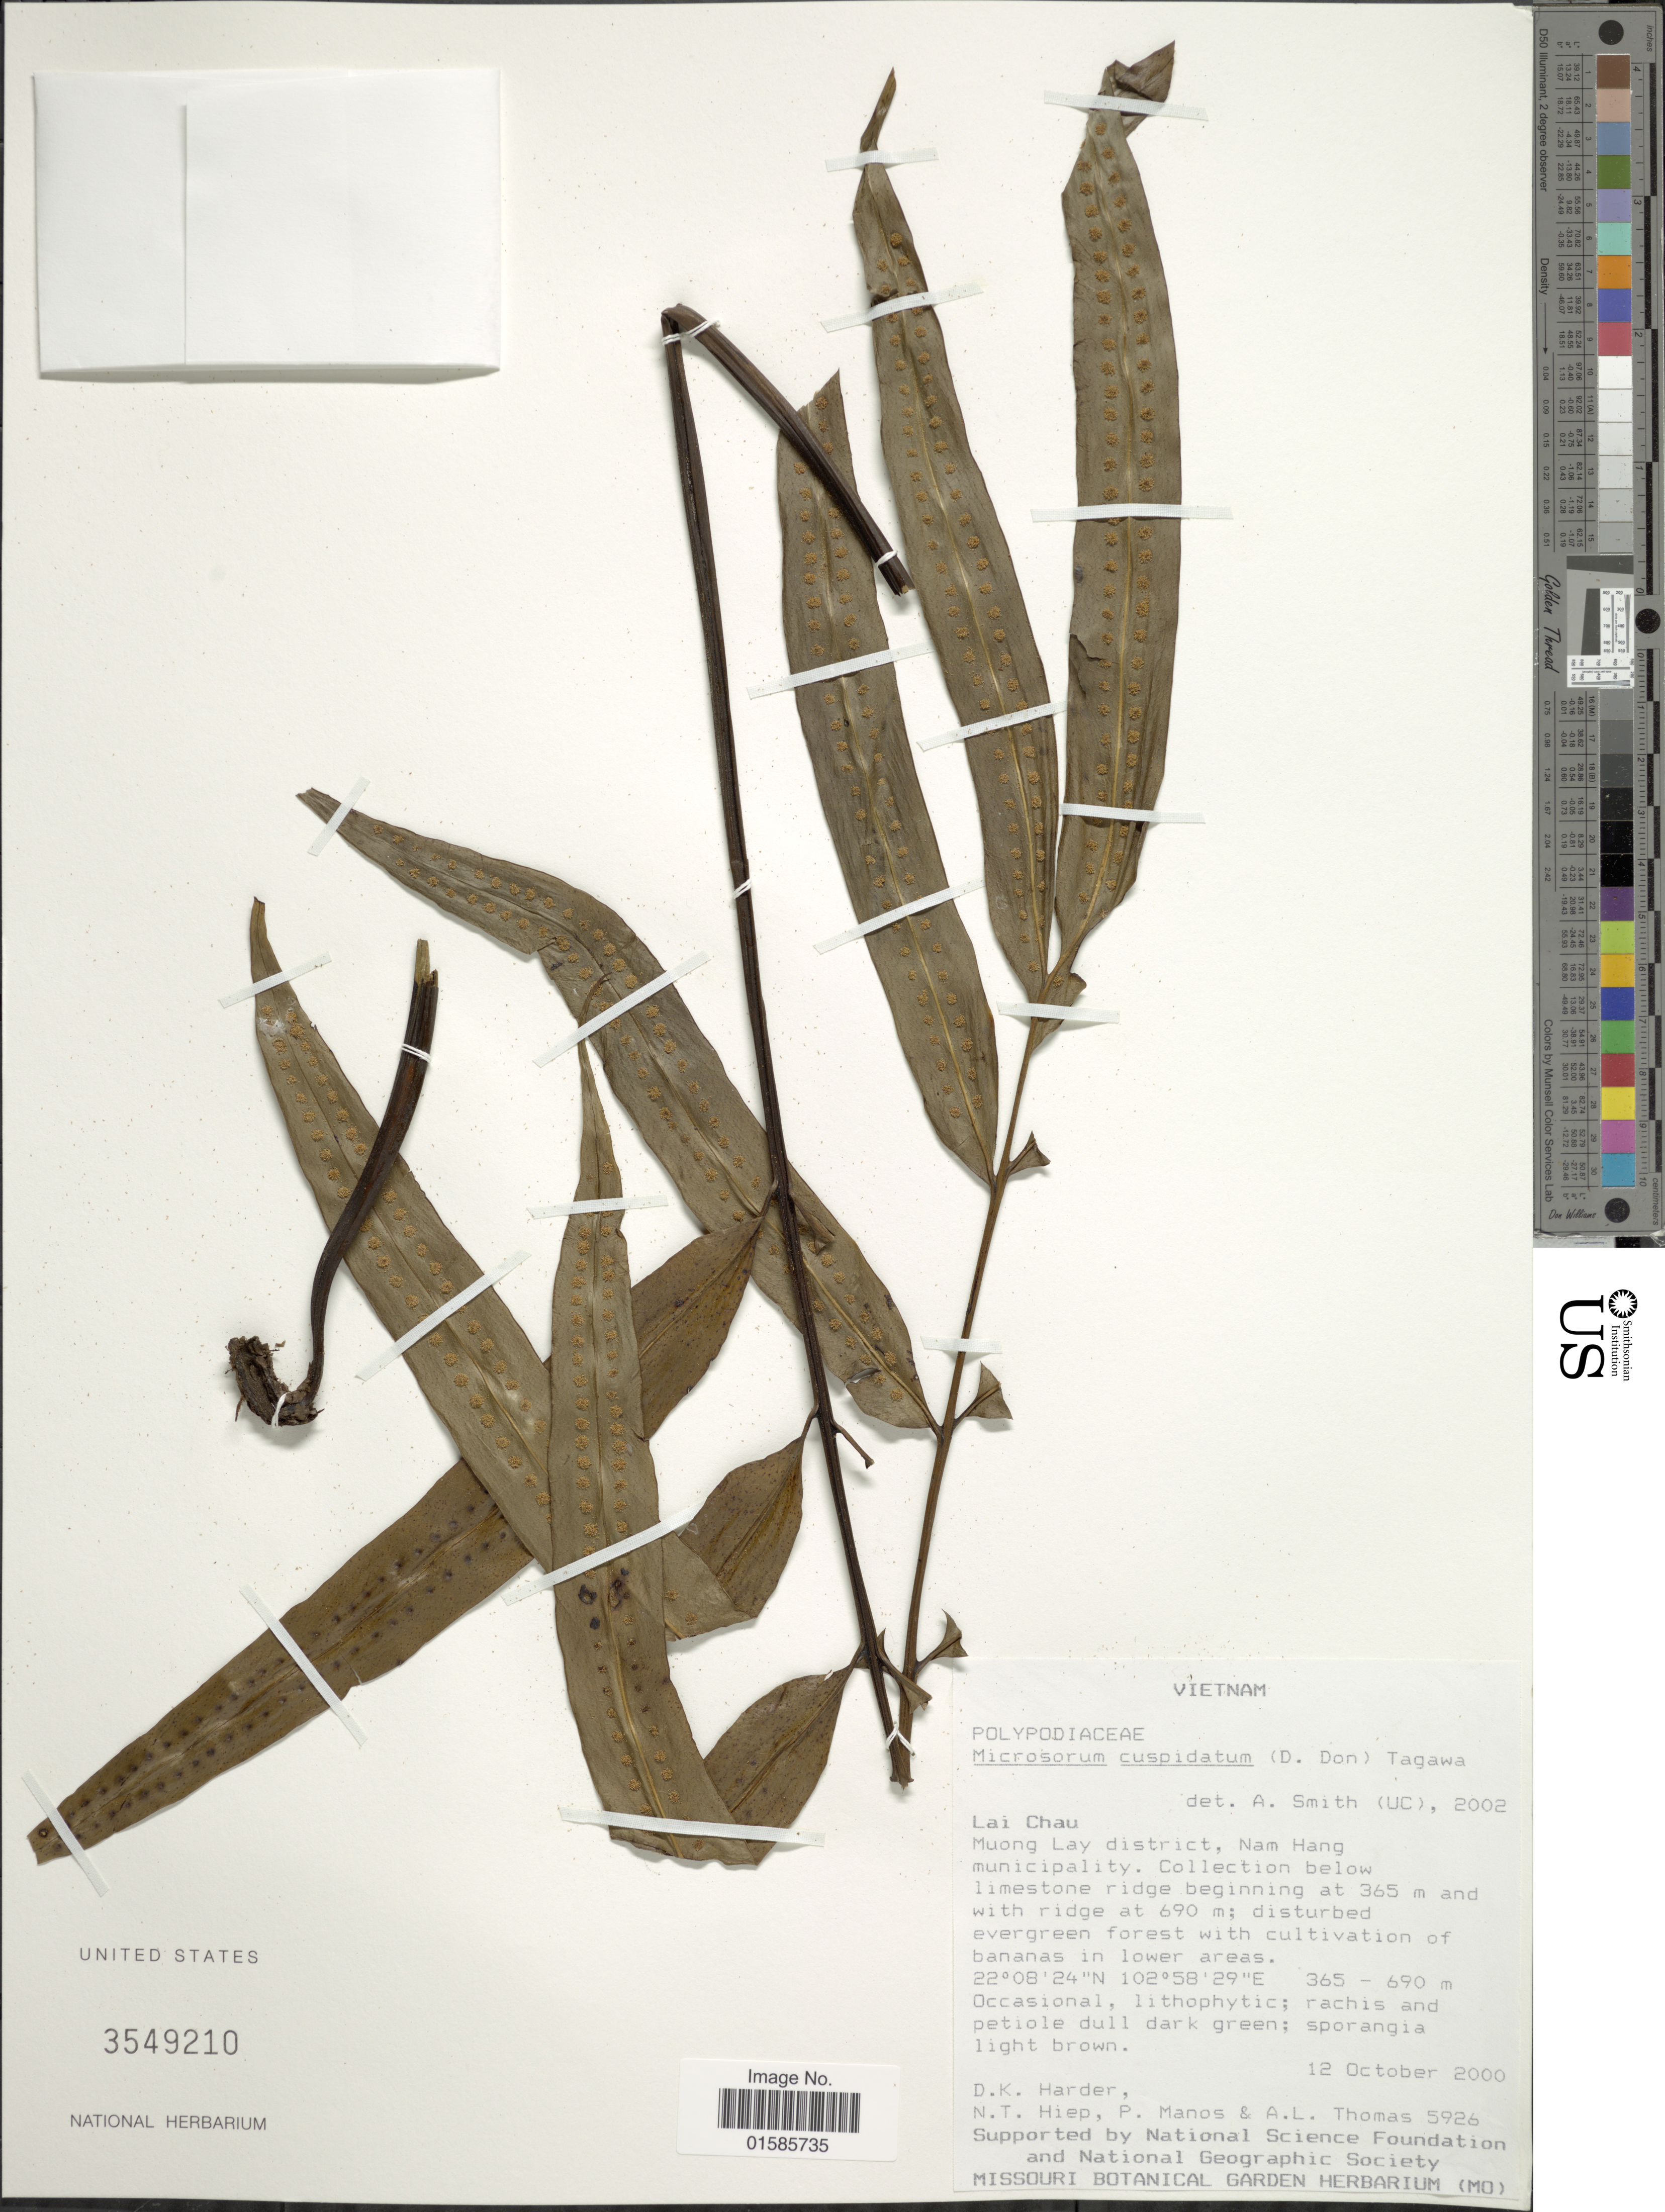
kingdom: Plantae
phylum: Tracheophyta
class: Polypodiopsida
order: Polypodiales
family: Polypodiaceae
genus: Microsorum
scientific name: Microsorum cuspidatum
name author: (D. Don) Tagawa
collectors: D. Harder, N. T. Hiep, P. Manos & A. Thomas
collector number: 5926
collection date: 2000-10-12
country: Vietnam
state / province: Lai Chau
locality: Muong Lau district, Nam Hang municipality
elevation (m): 365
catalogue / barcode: US 3549210